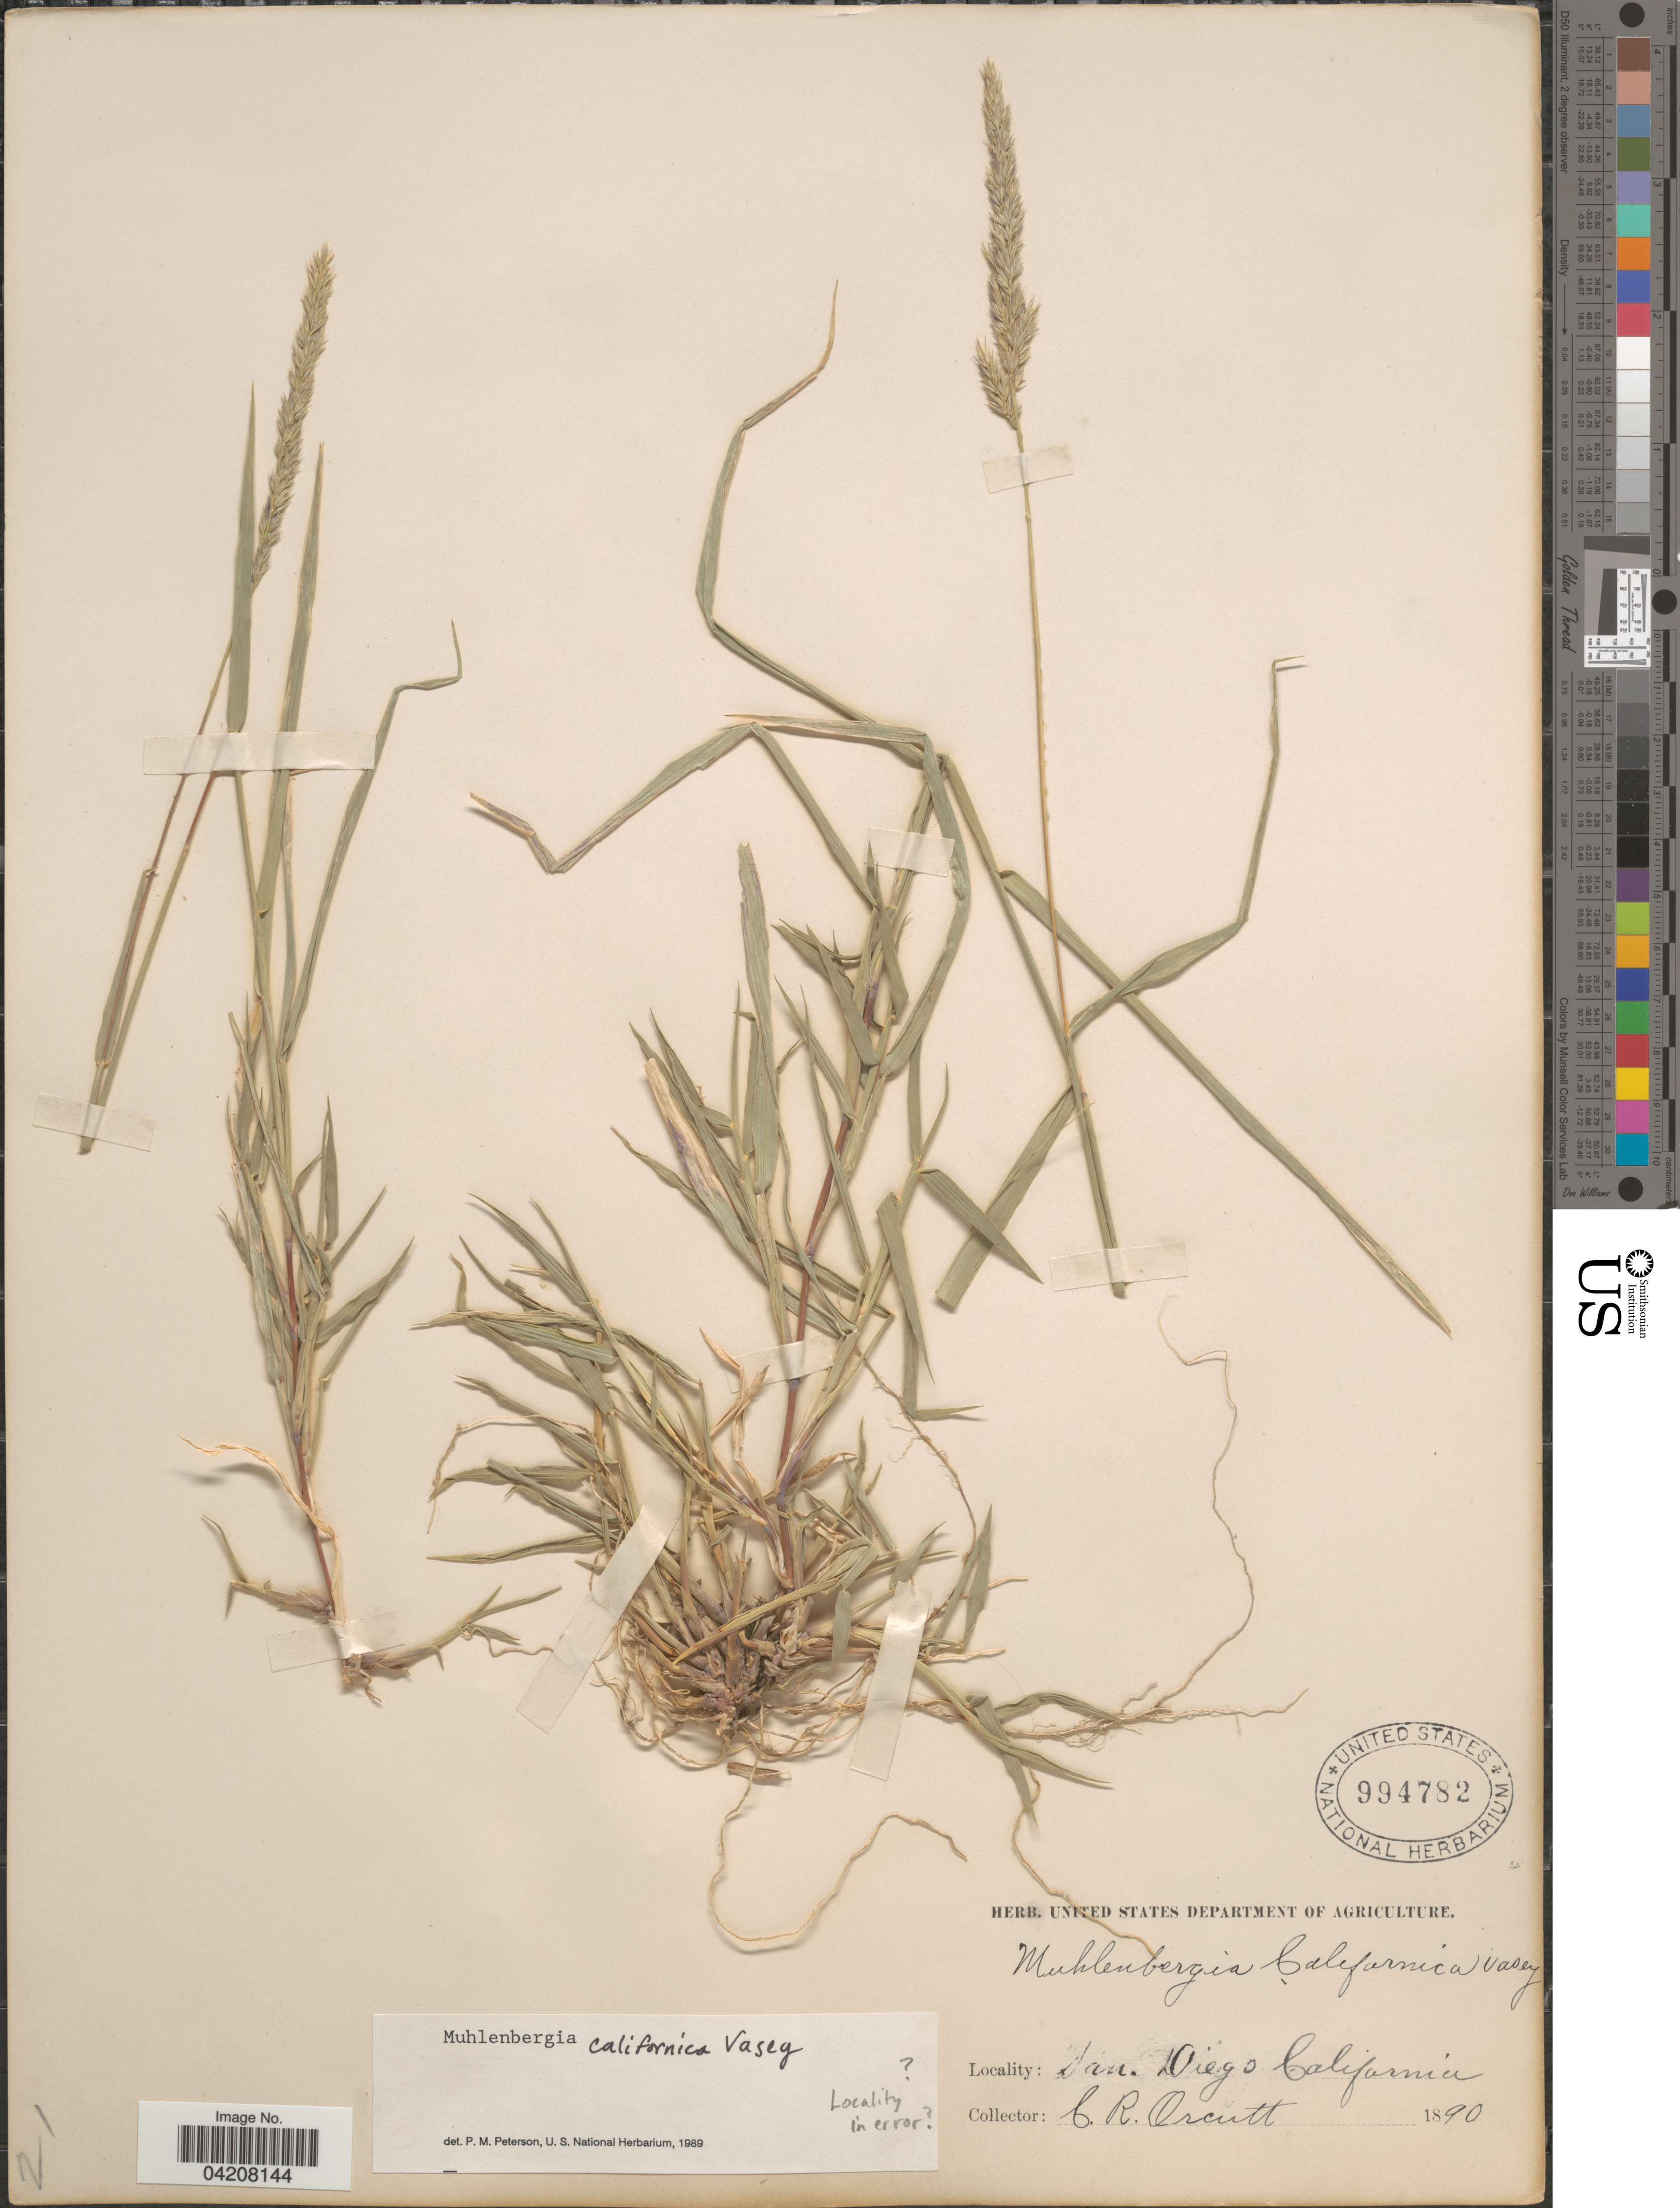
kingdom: Plantae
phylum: Tracheophyta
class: Liliopsida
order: Poales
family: Poaceae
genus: Muhlenbergia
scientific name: Muhlenbergia californica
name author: Vasey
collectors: C. R. Orcutt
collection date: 1890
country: United States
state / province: California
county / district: San Diego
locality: San Diego.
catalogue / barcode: US 994782